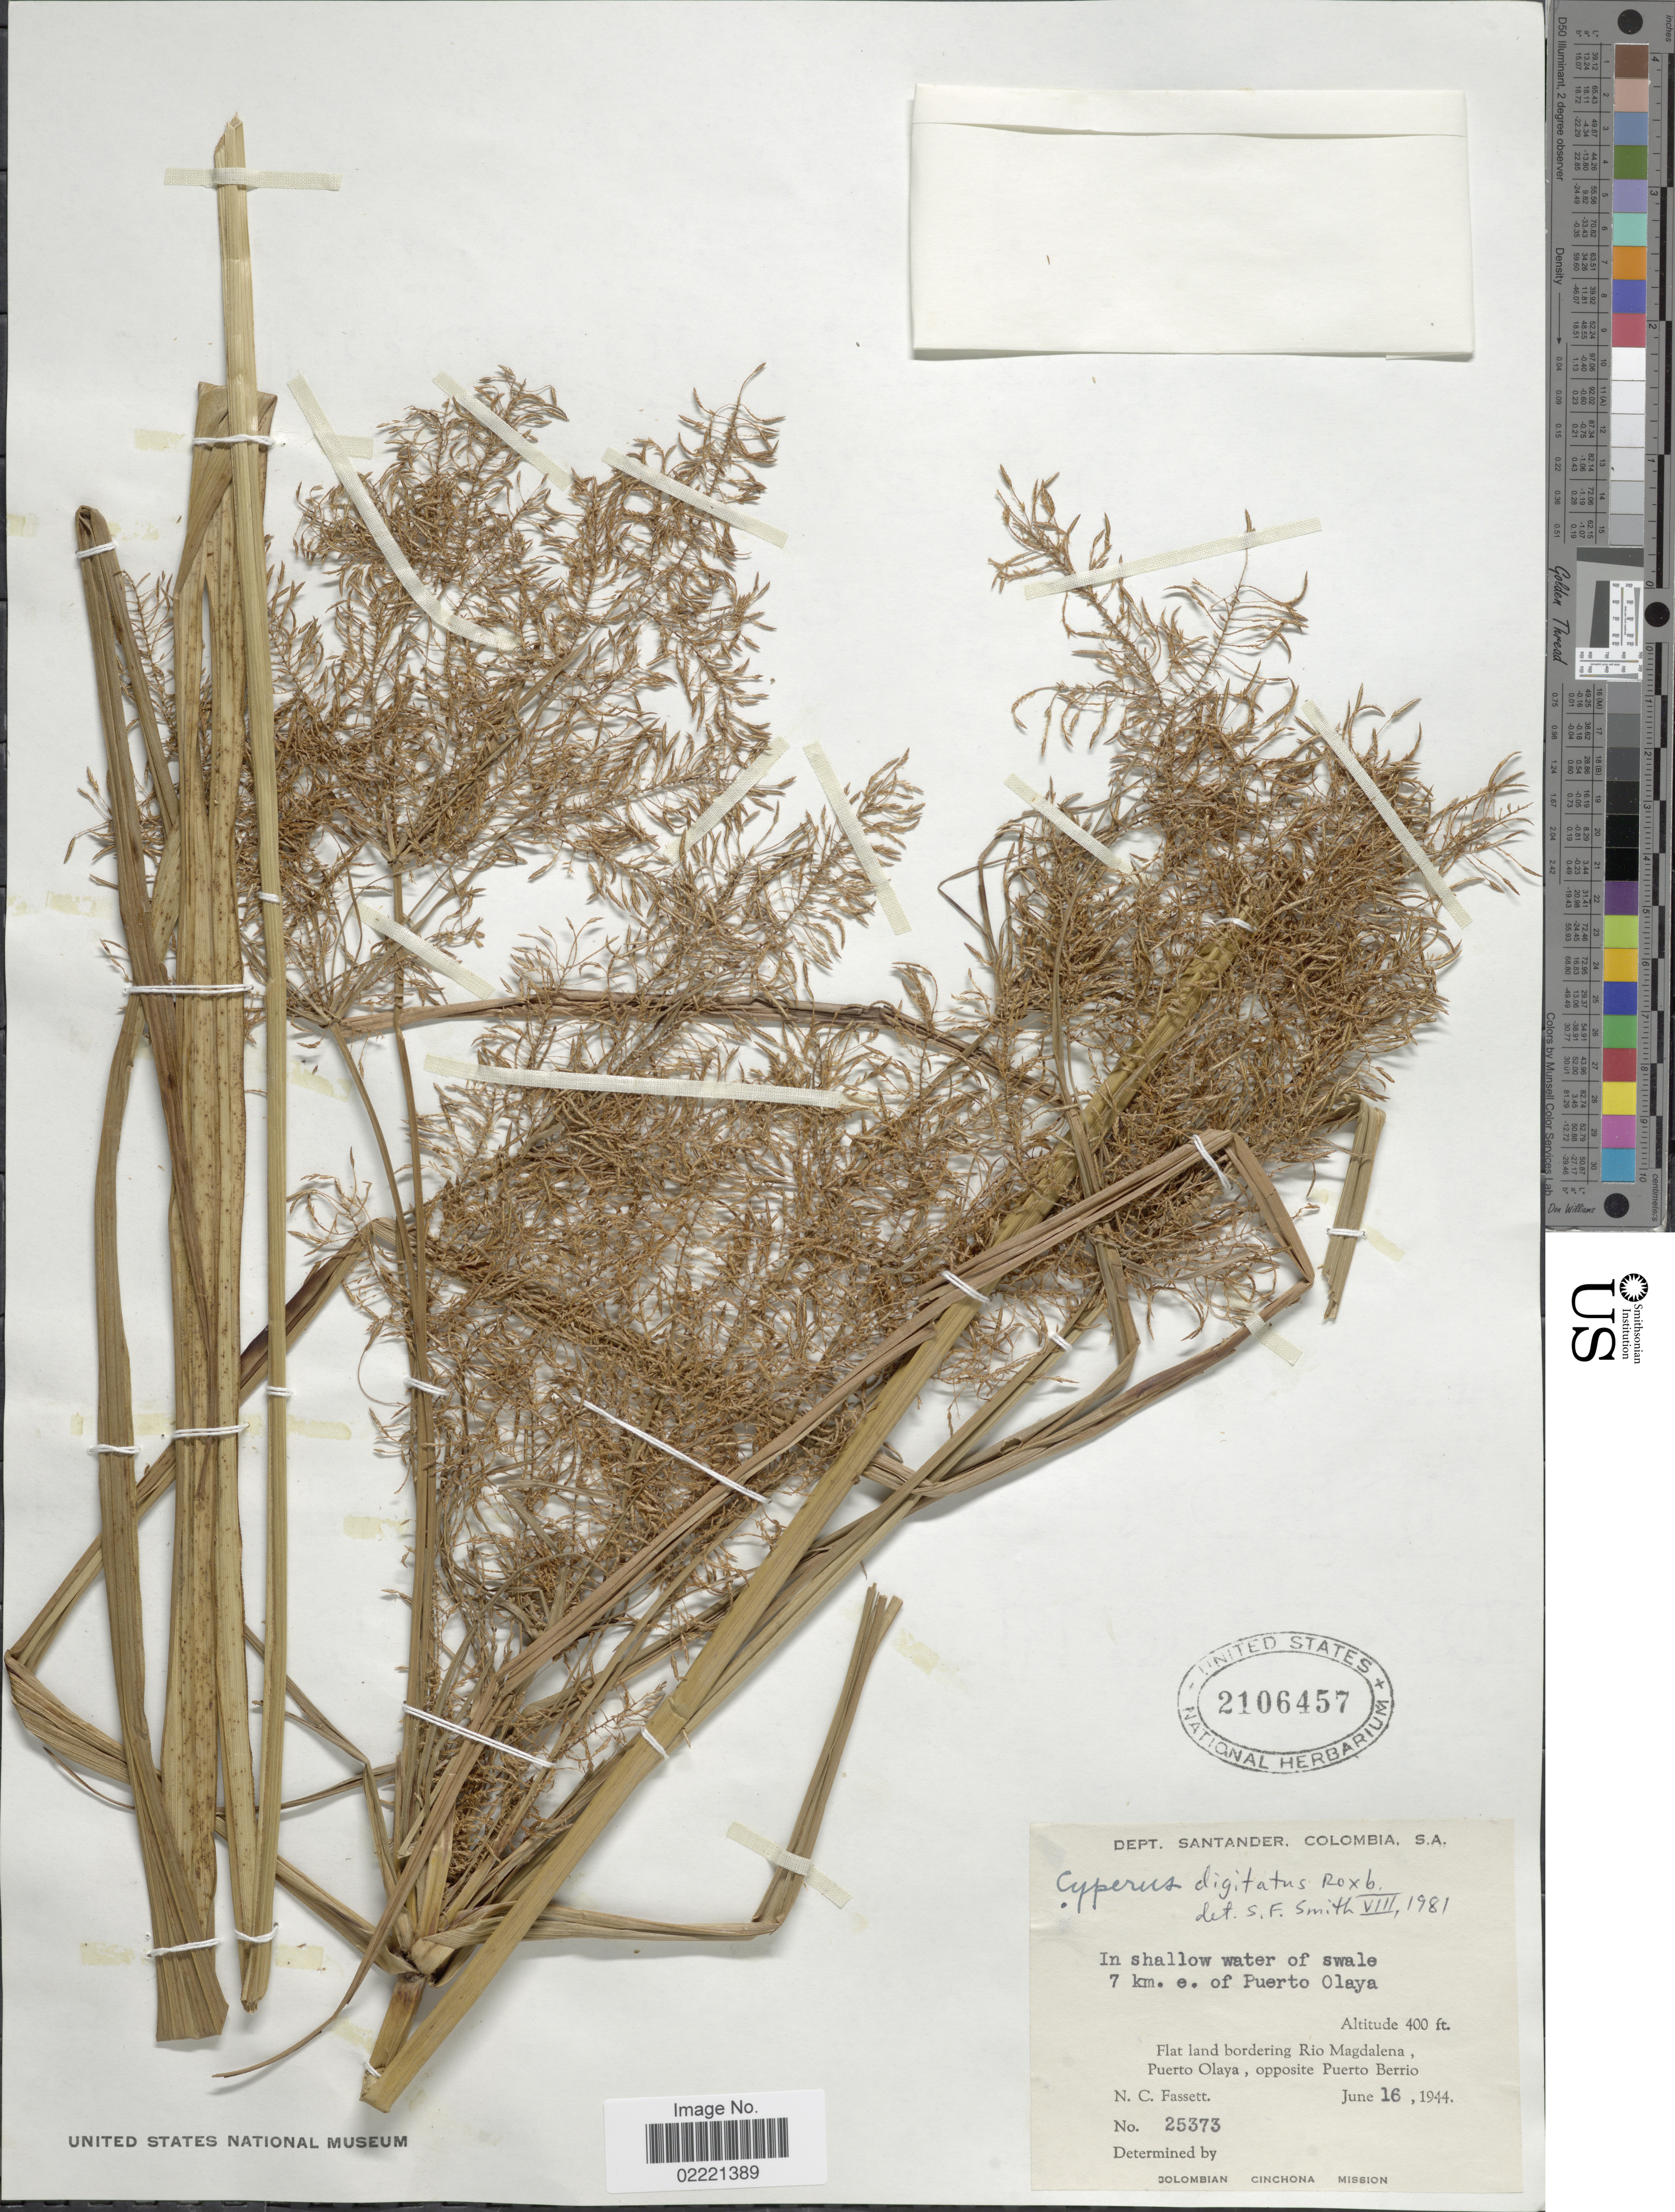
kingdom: Plantae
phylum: Tracheophyta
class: Liliopsida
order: Poales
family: Cyperaceae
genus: Cyperus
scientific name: Cyperus digitatus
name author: Roxb.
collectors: N. C. Fassett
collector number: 25373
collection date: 1944-06-16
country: Colombia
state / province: Santander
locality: In shallow water of swale, 7 km. e. of Puerto Olaya, Flat land bordering Rio Magdalena, Puerto Olaya, opposite Puerto Berrio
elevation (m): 122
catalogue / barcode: US 2106457